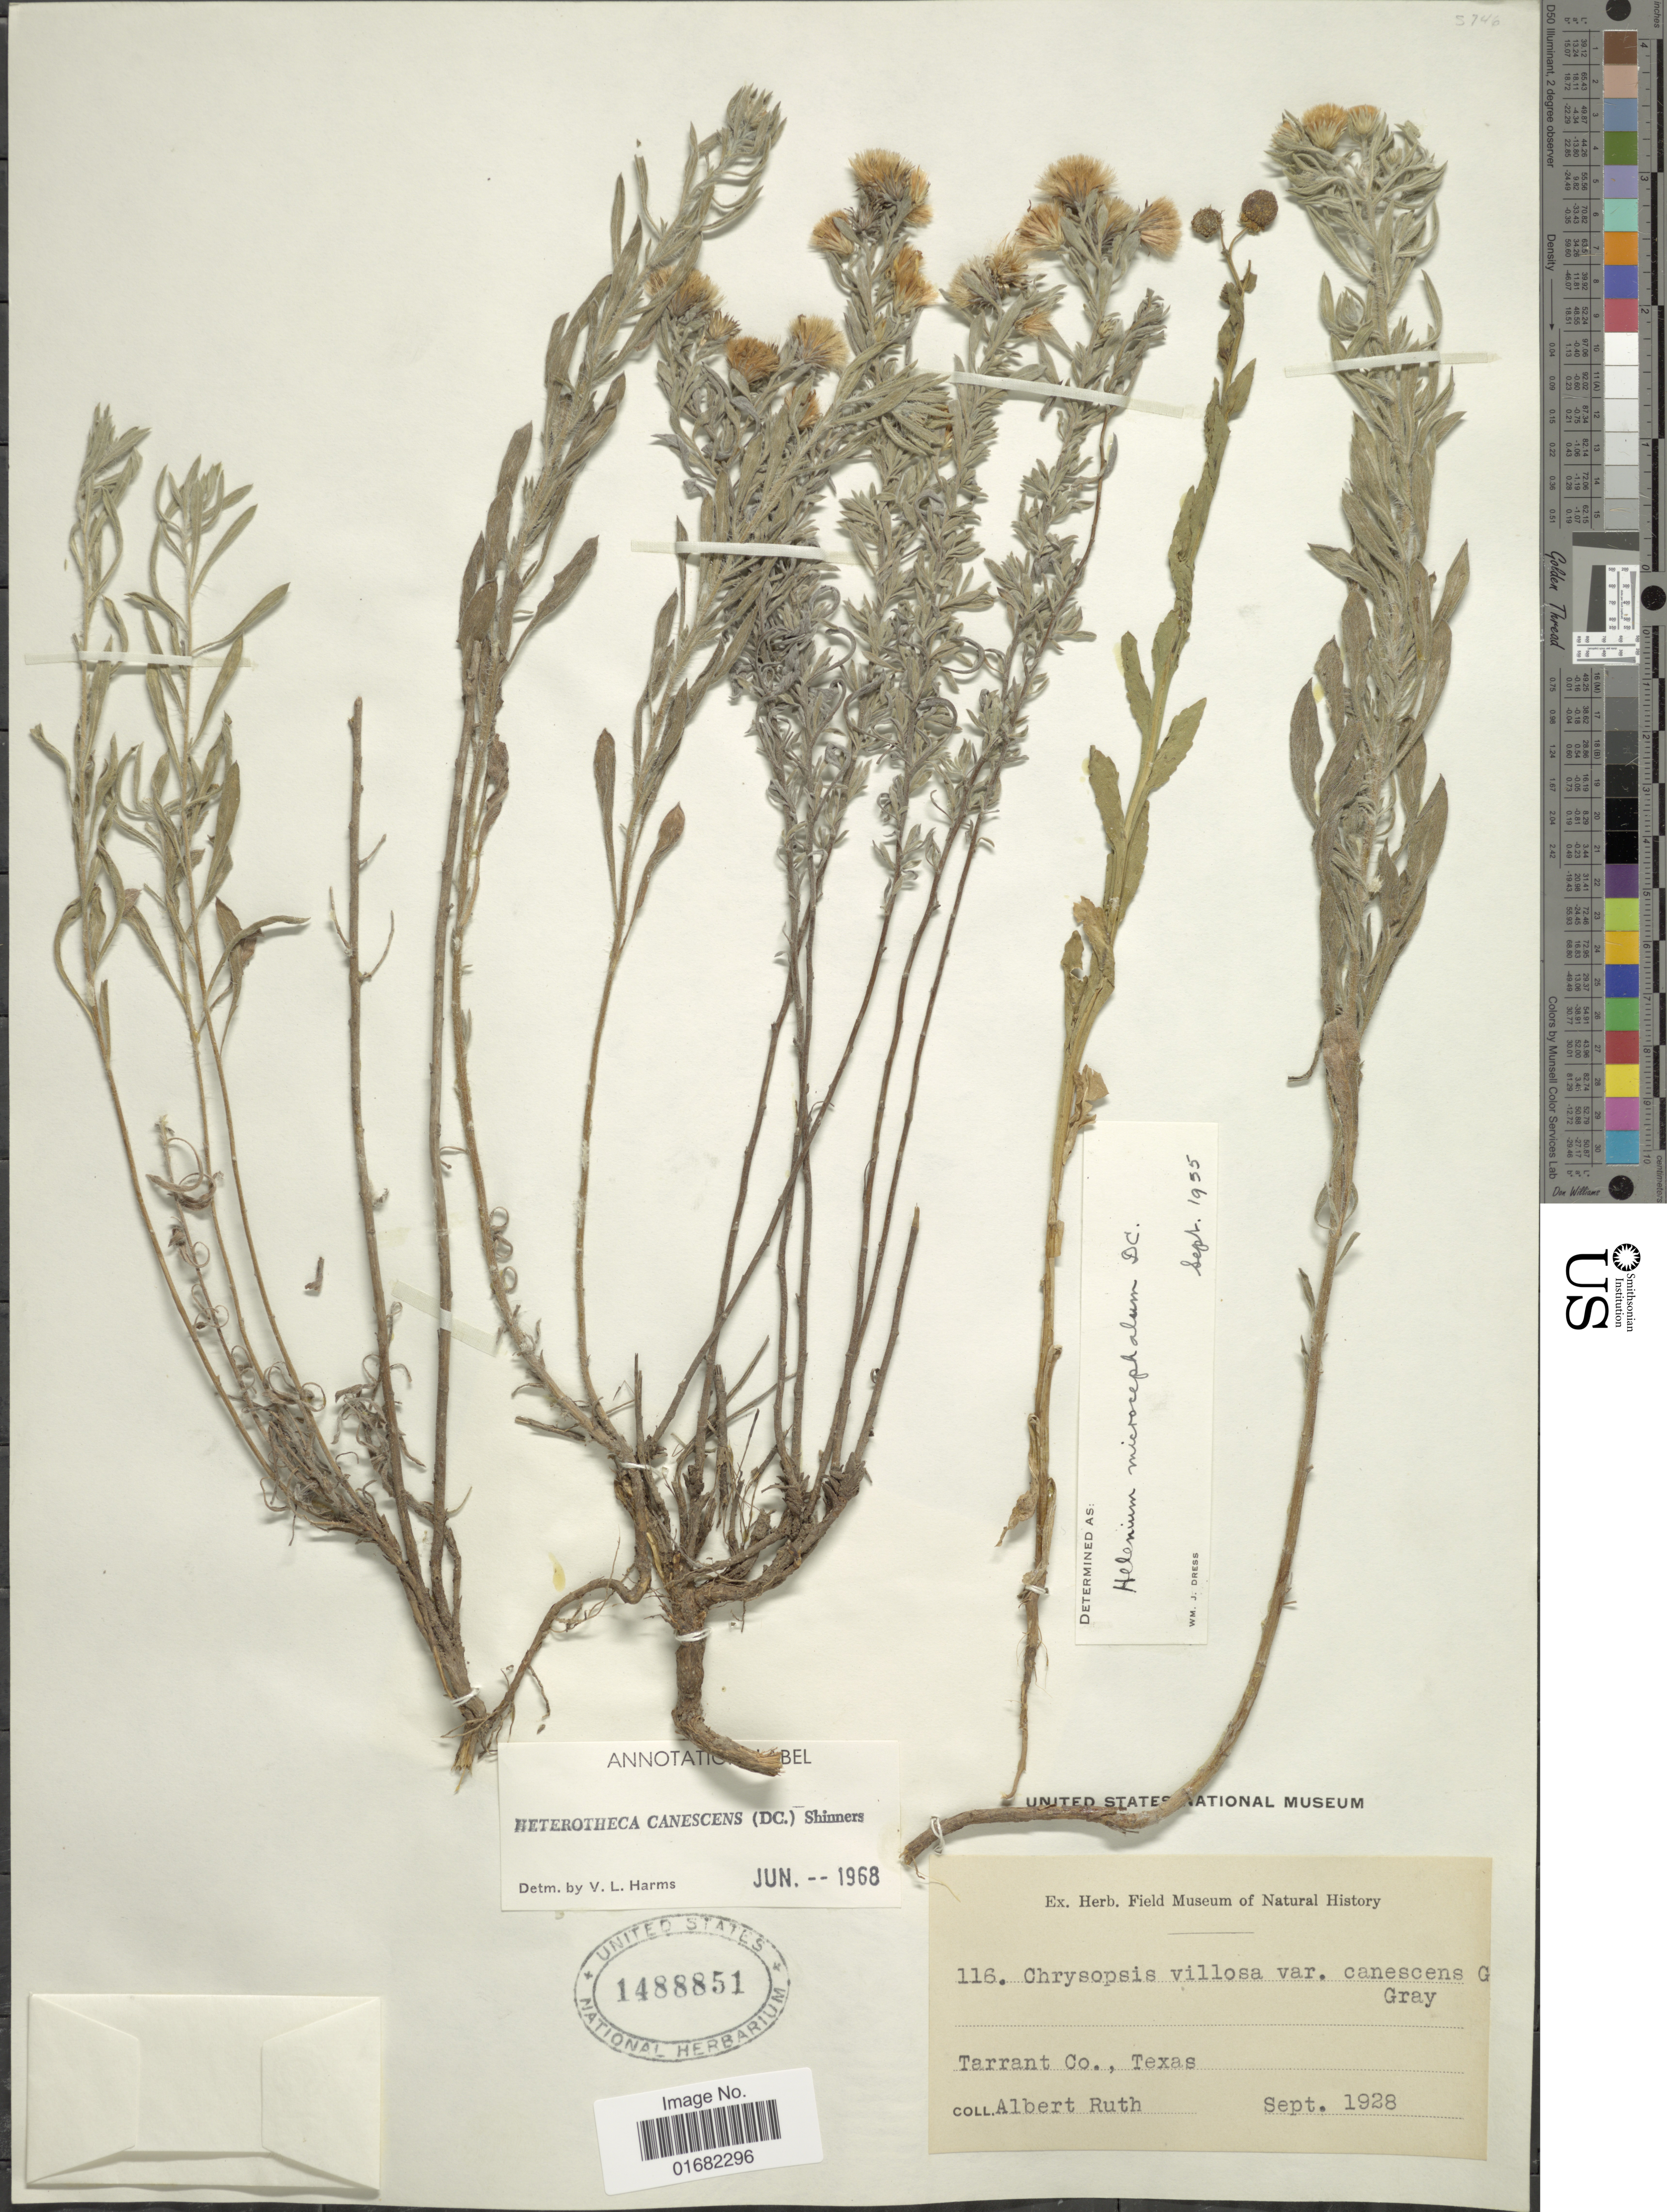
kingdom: Plantae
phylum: Tracheophyta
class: Magnoliopsida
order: Asterales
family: Asteraceae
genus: Heterotheca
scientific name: Heterotheca canescens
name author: (DC.) Shinners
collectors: A. Ruth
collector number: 116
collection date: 1928-09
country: United States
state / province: Texas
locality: Tarrant Co.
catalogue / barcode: US 1488851